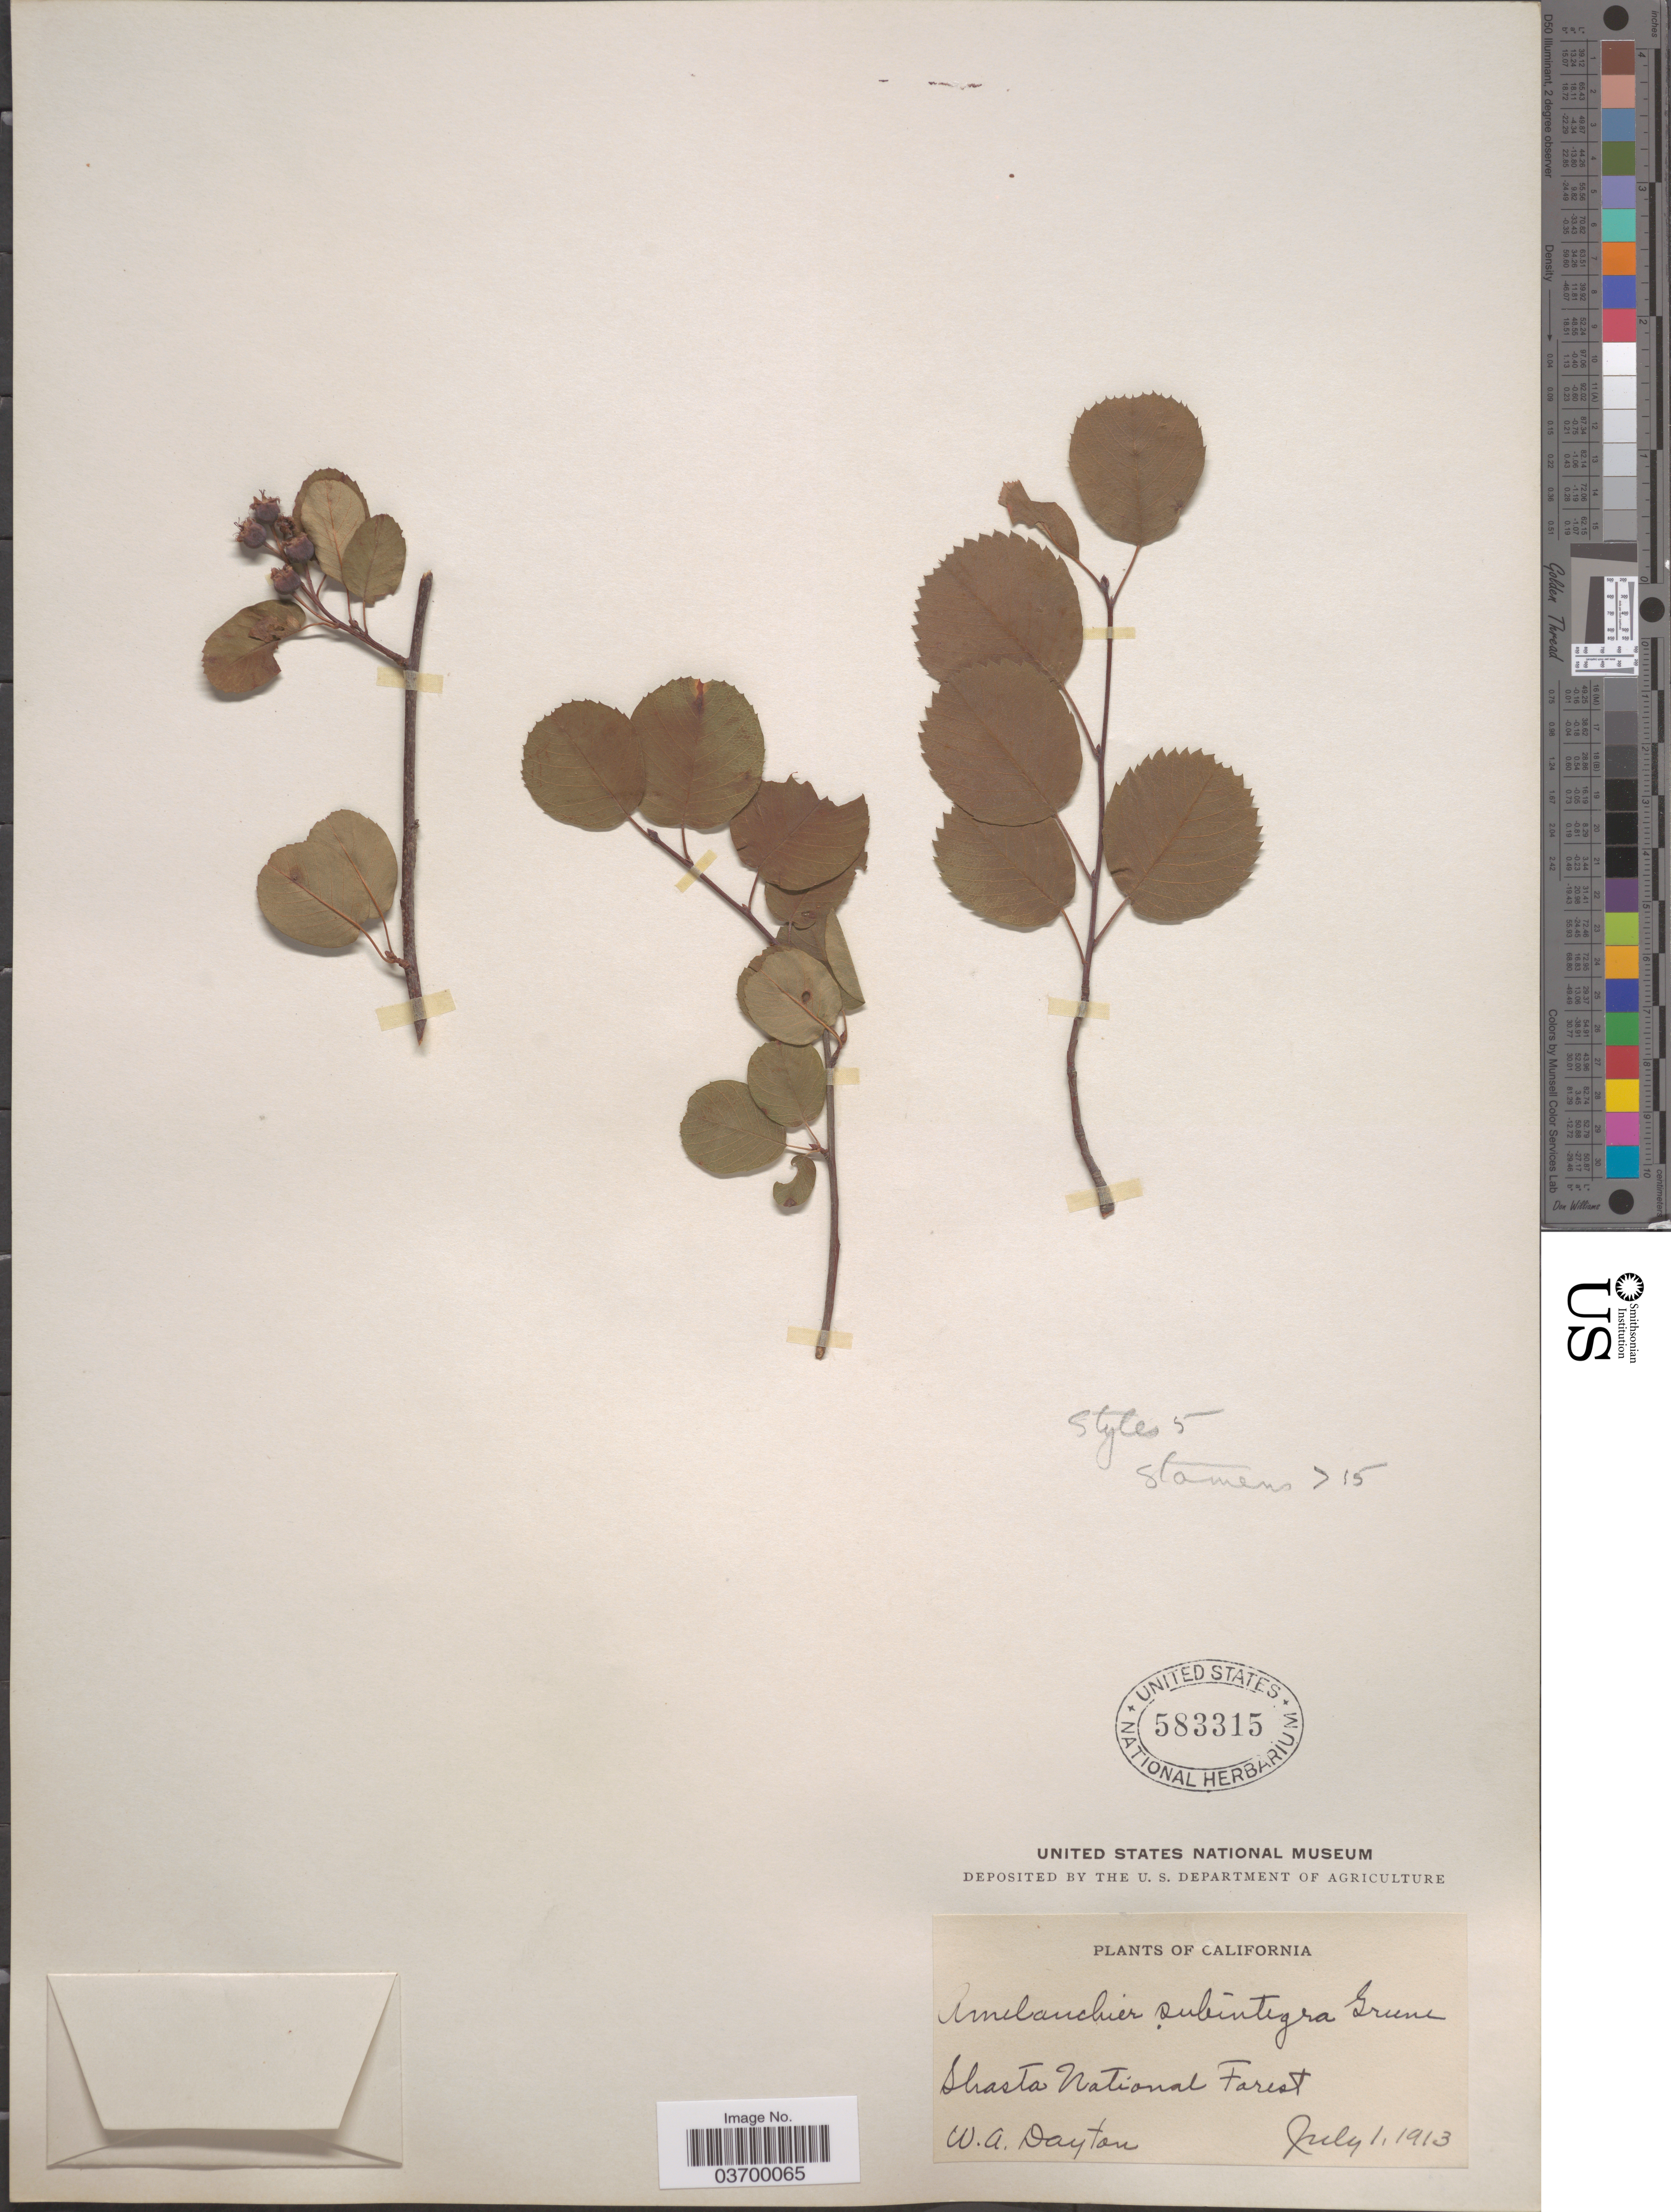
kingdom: Plantae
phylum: Tracheophyta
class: Magnoliopsida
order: Rosales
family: Rosaceae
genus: Amelanchier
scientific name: Amelanchier alnifolia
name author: (Nutt.) Nutt. ex M. Roem.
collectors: W. Dayton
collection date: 1913-07-01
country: United States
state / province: California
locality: Shasta National Forest.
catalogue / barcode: US 583315